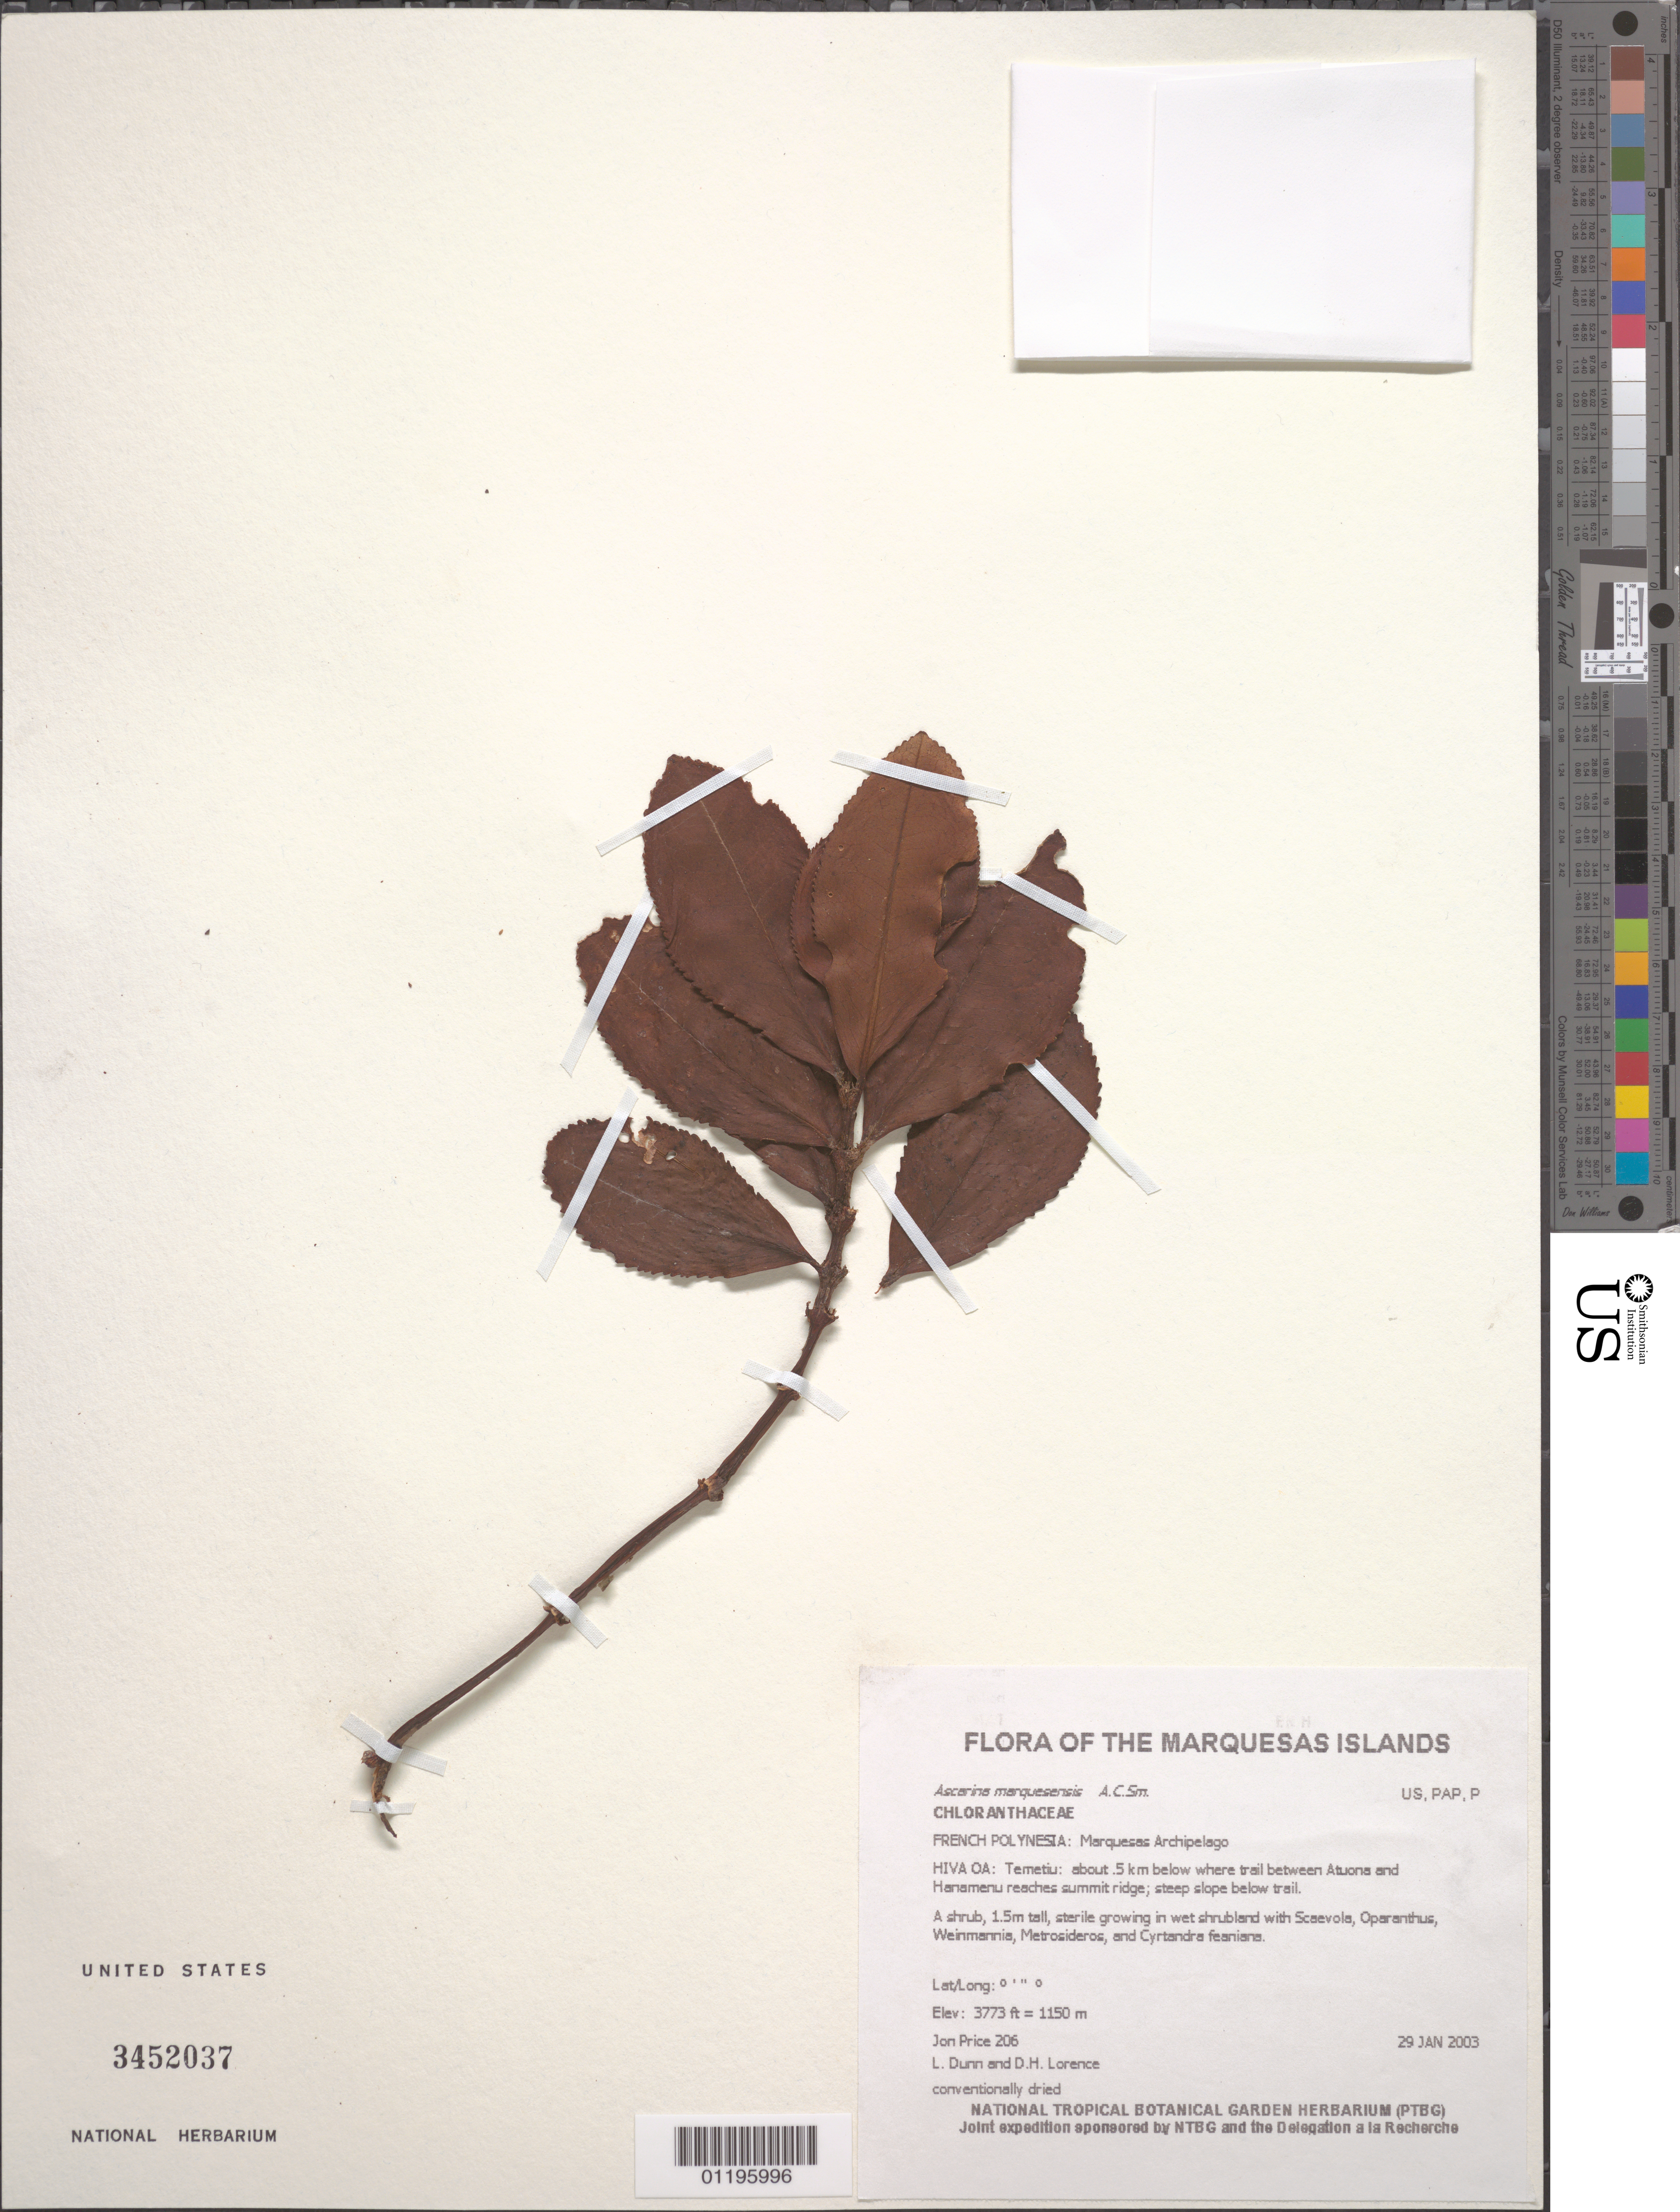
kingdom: Plantae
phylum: Tracheophyta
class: Magnoliopsida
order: Chloranthales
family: Chloranthaceae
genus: Ascarina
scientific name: Ascarina marquesensis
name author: A.C. Sm.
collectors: J. Price, L. Dunn & D. Lorence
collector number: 206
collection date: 2003-01-29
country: French Polynesia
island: Hiva Oa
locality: About .5 km below where trail between Atuona and Hanamenu reaches summit ridge; steep slope below trail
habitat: In wet shrubland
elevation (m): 1150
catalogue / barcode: US 3452037